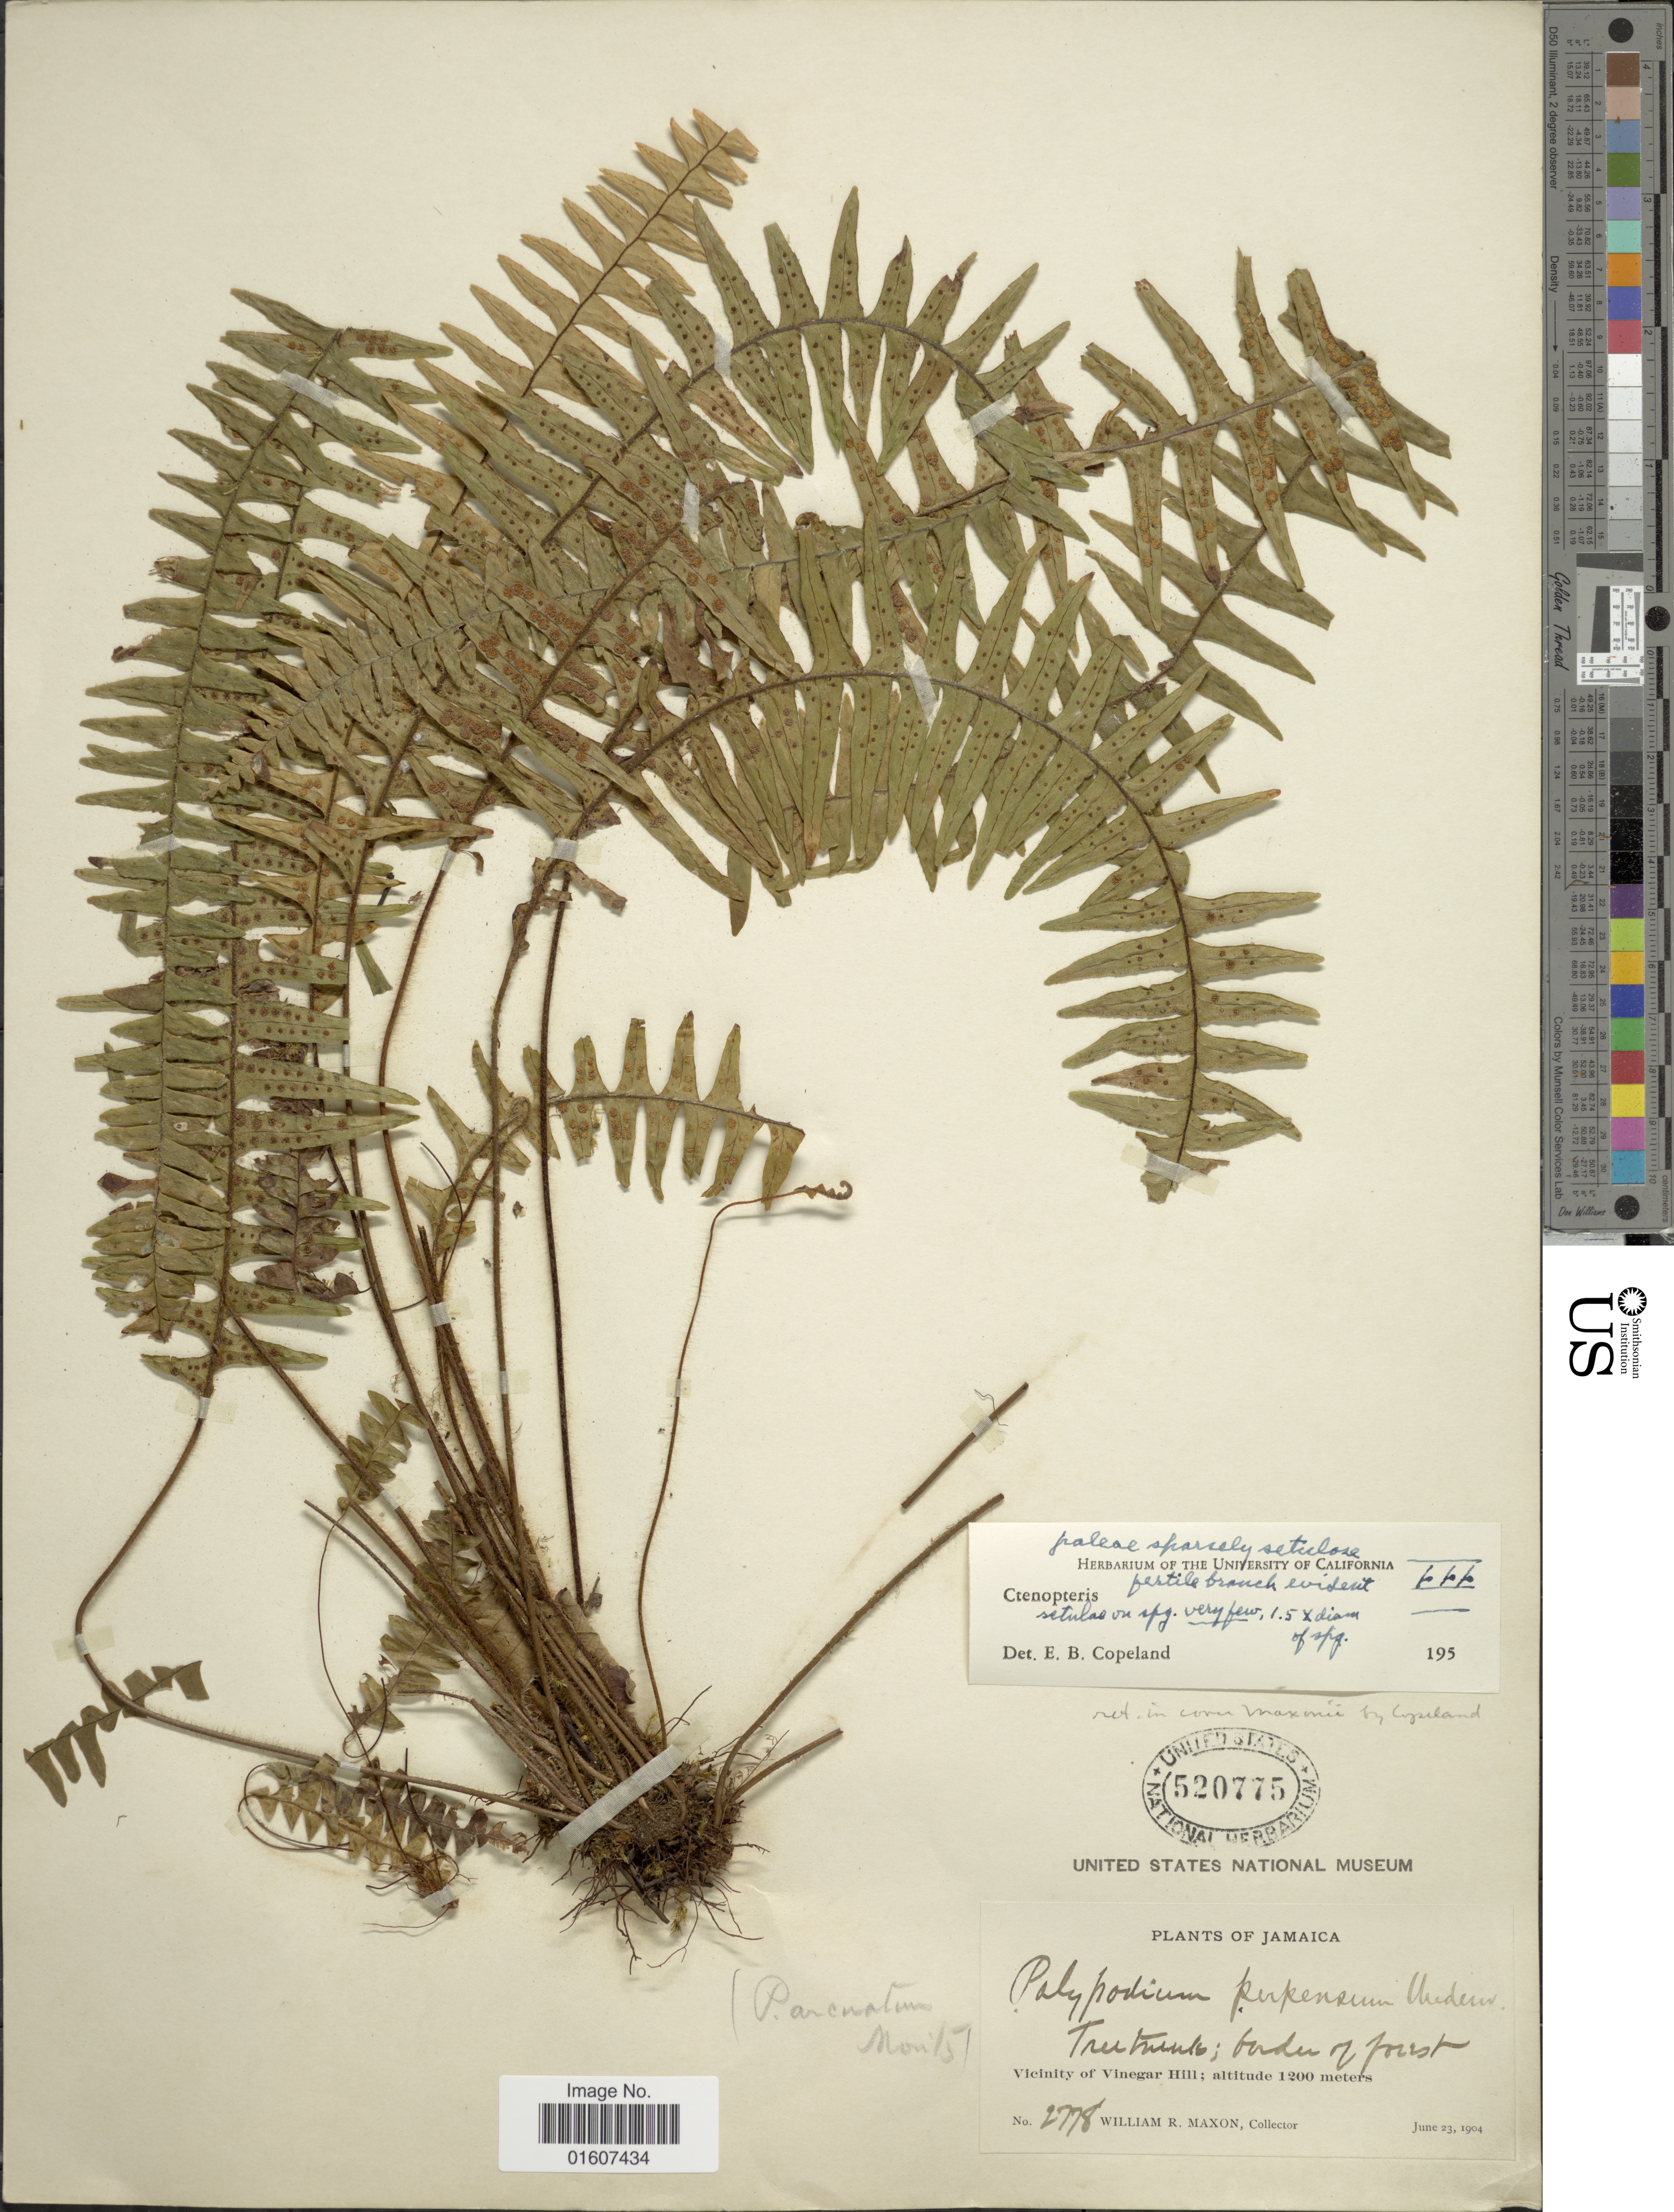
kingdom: Plantae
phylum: Tracheophyta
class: Polypodiopsida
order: Polypodiales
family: Polypodiaceae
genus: Terpsichore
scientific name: Terpsichore chrysleri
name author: (Copel.) A.R. Sm.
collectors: W. R. Maxon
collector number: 2778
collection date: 1904-06-23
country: Jamaica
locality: Vicinity of Vinegar Hill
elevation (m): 1200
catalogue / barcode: US 520775